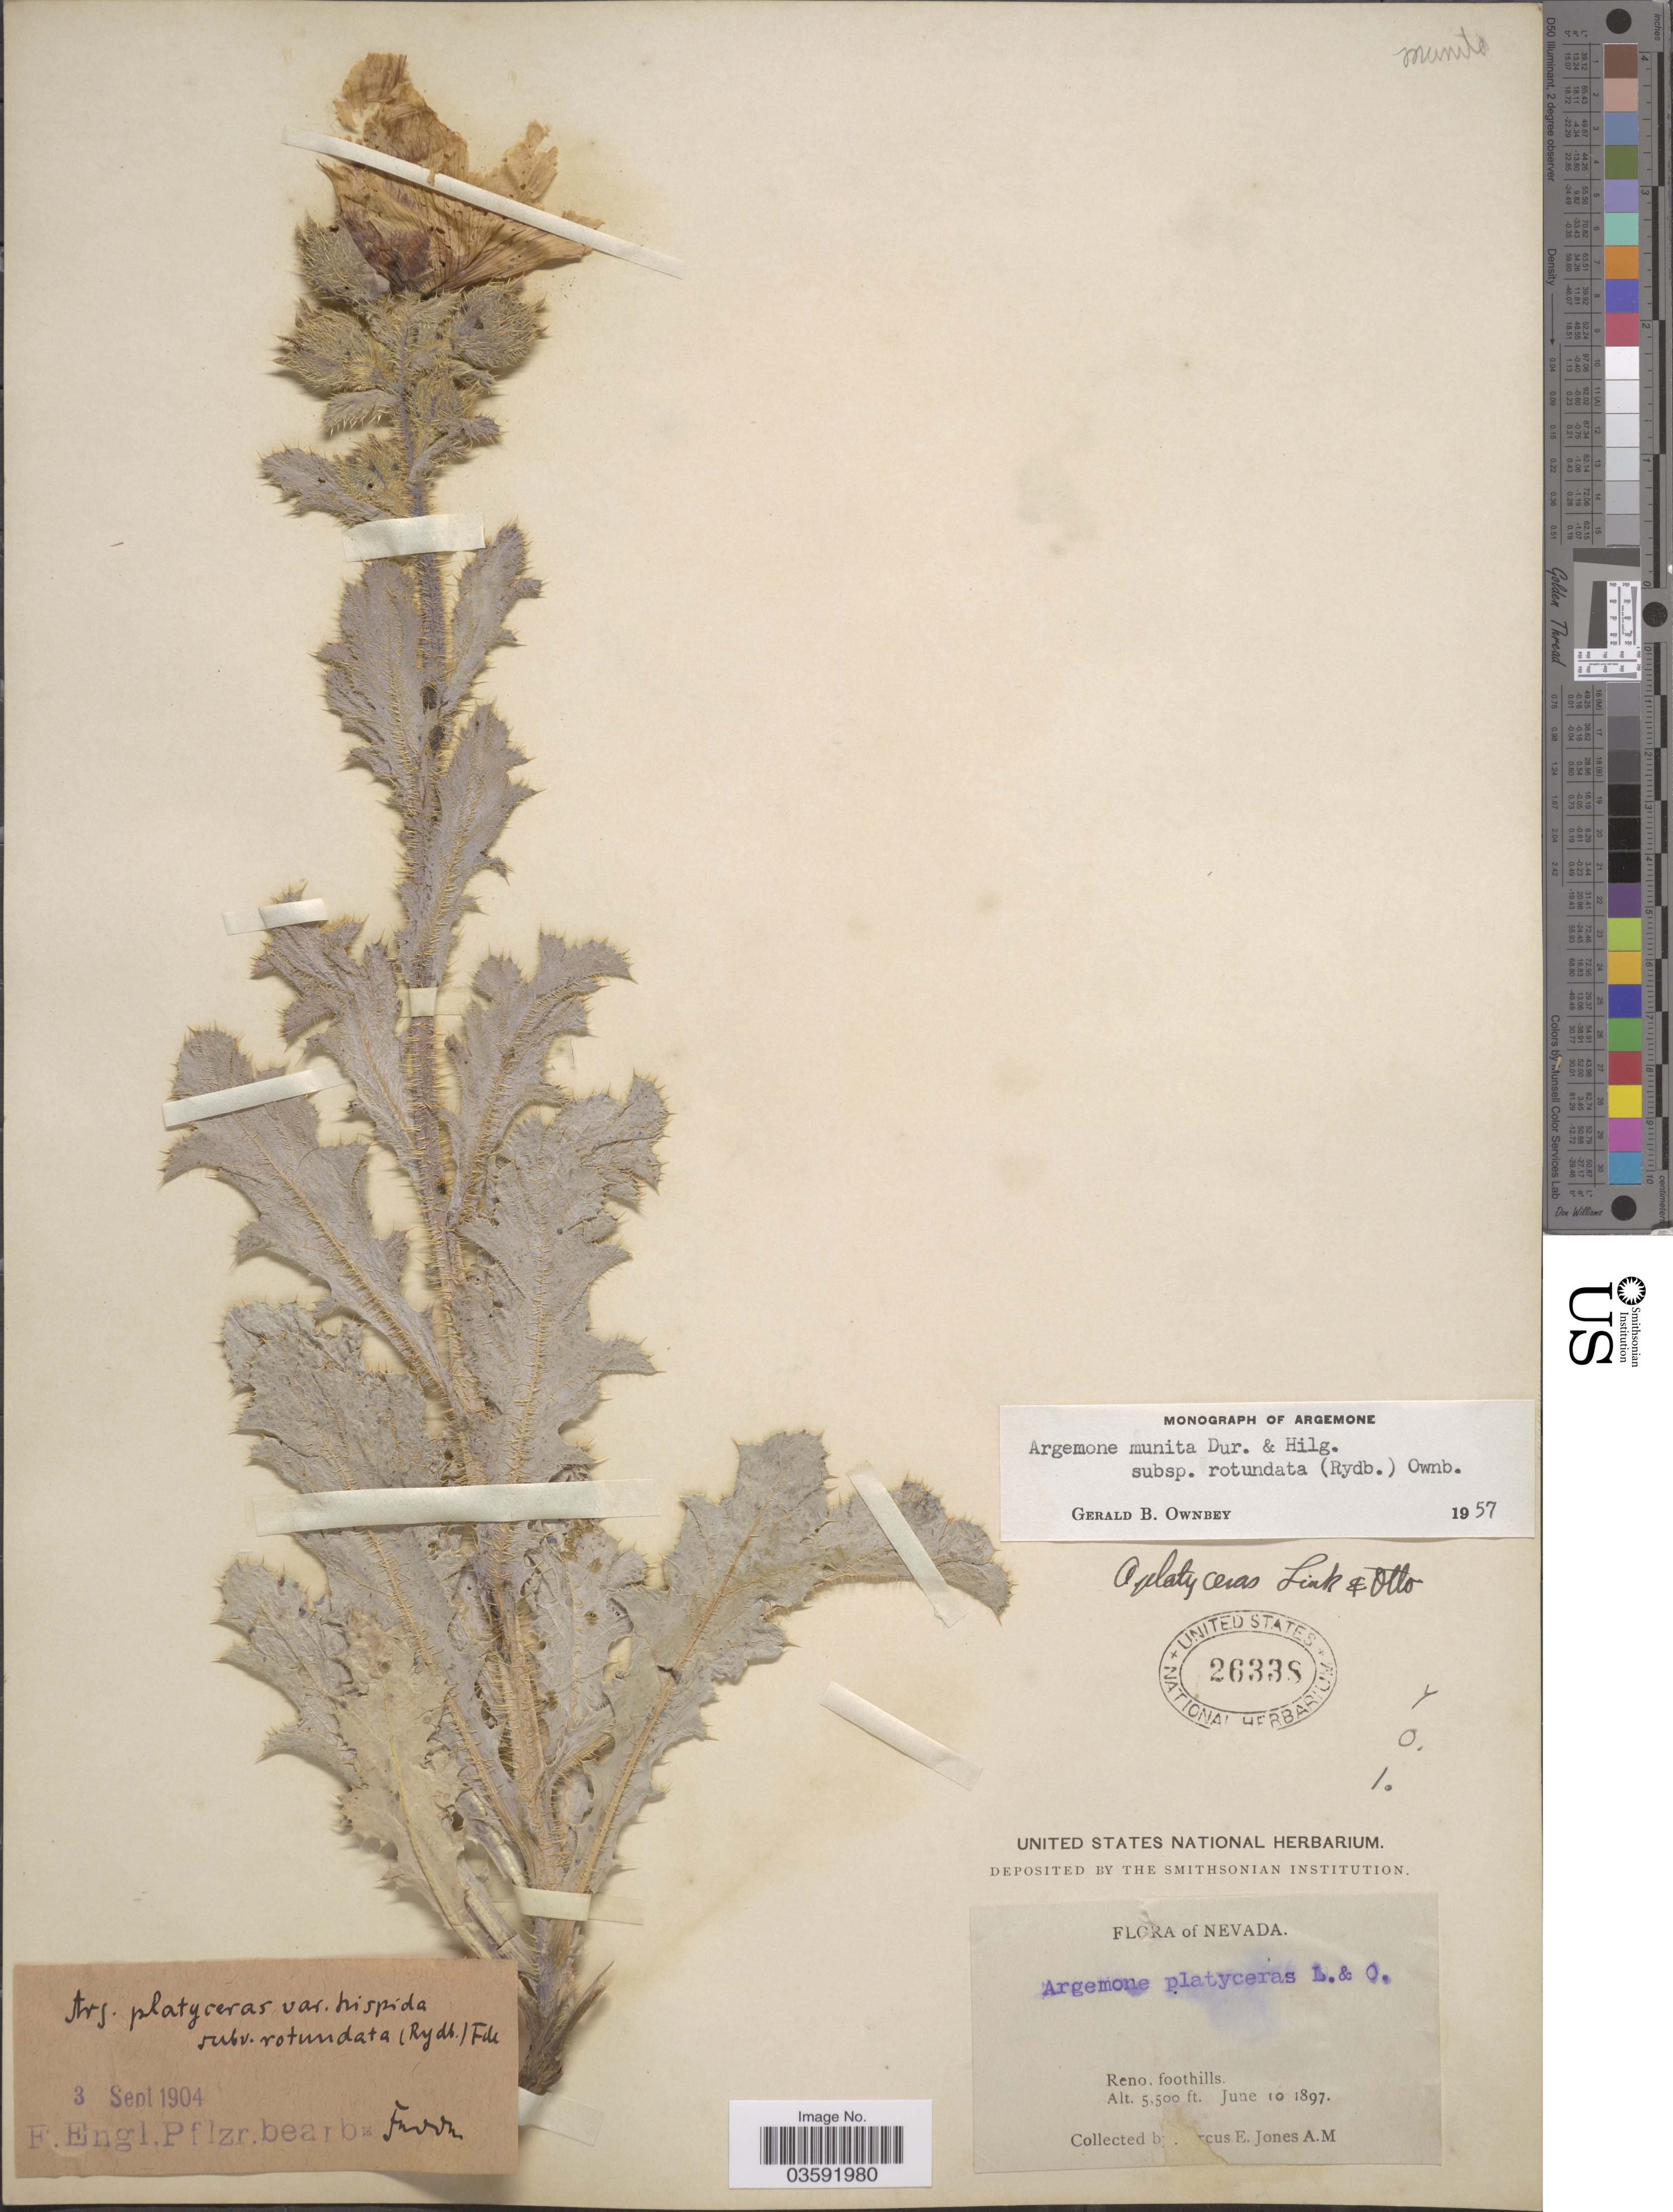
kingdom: Plantae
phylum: Tracheophyta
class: Magnoliopsida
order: Ranunculales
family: Papaveraceae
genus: Argemone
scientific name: Argemone munita subsp. rotundata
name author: (Rydb.) G.B. Ownbey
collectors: M. E. Jones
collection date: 1897-06-10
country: United States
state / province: Nevada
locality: Reno, foothills.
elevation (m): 1676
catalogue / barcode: US 26338